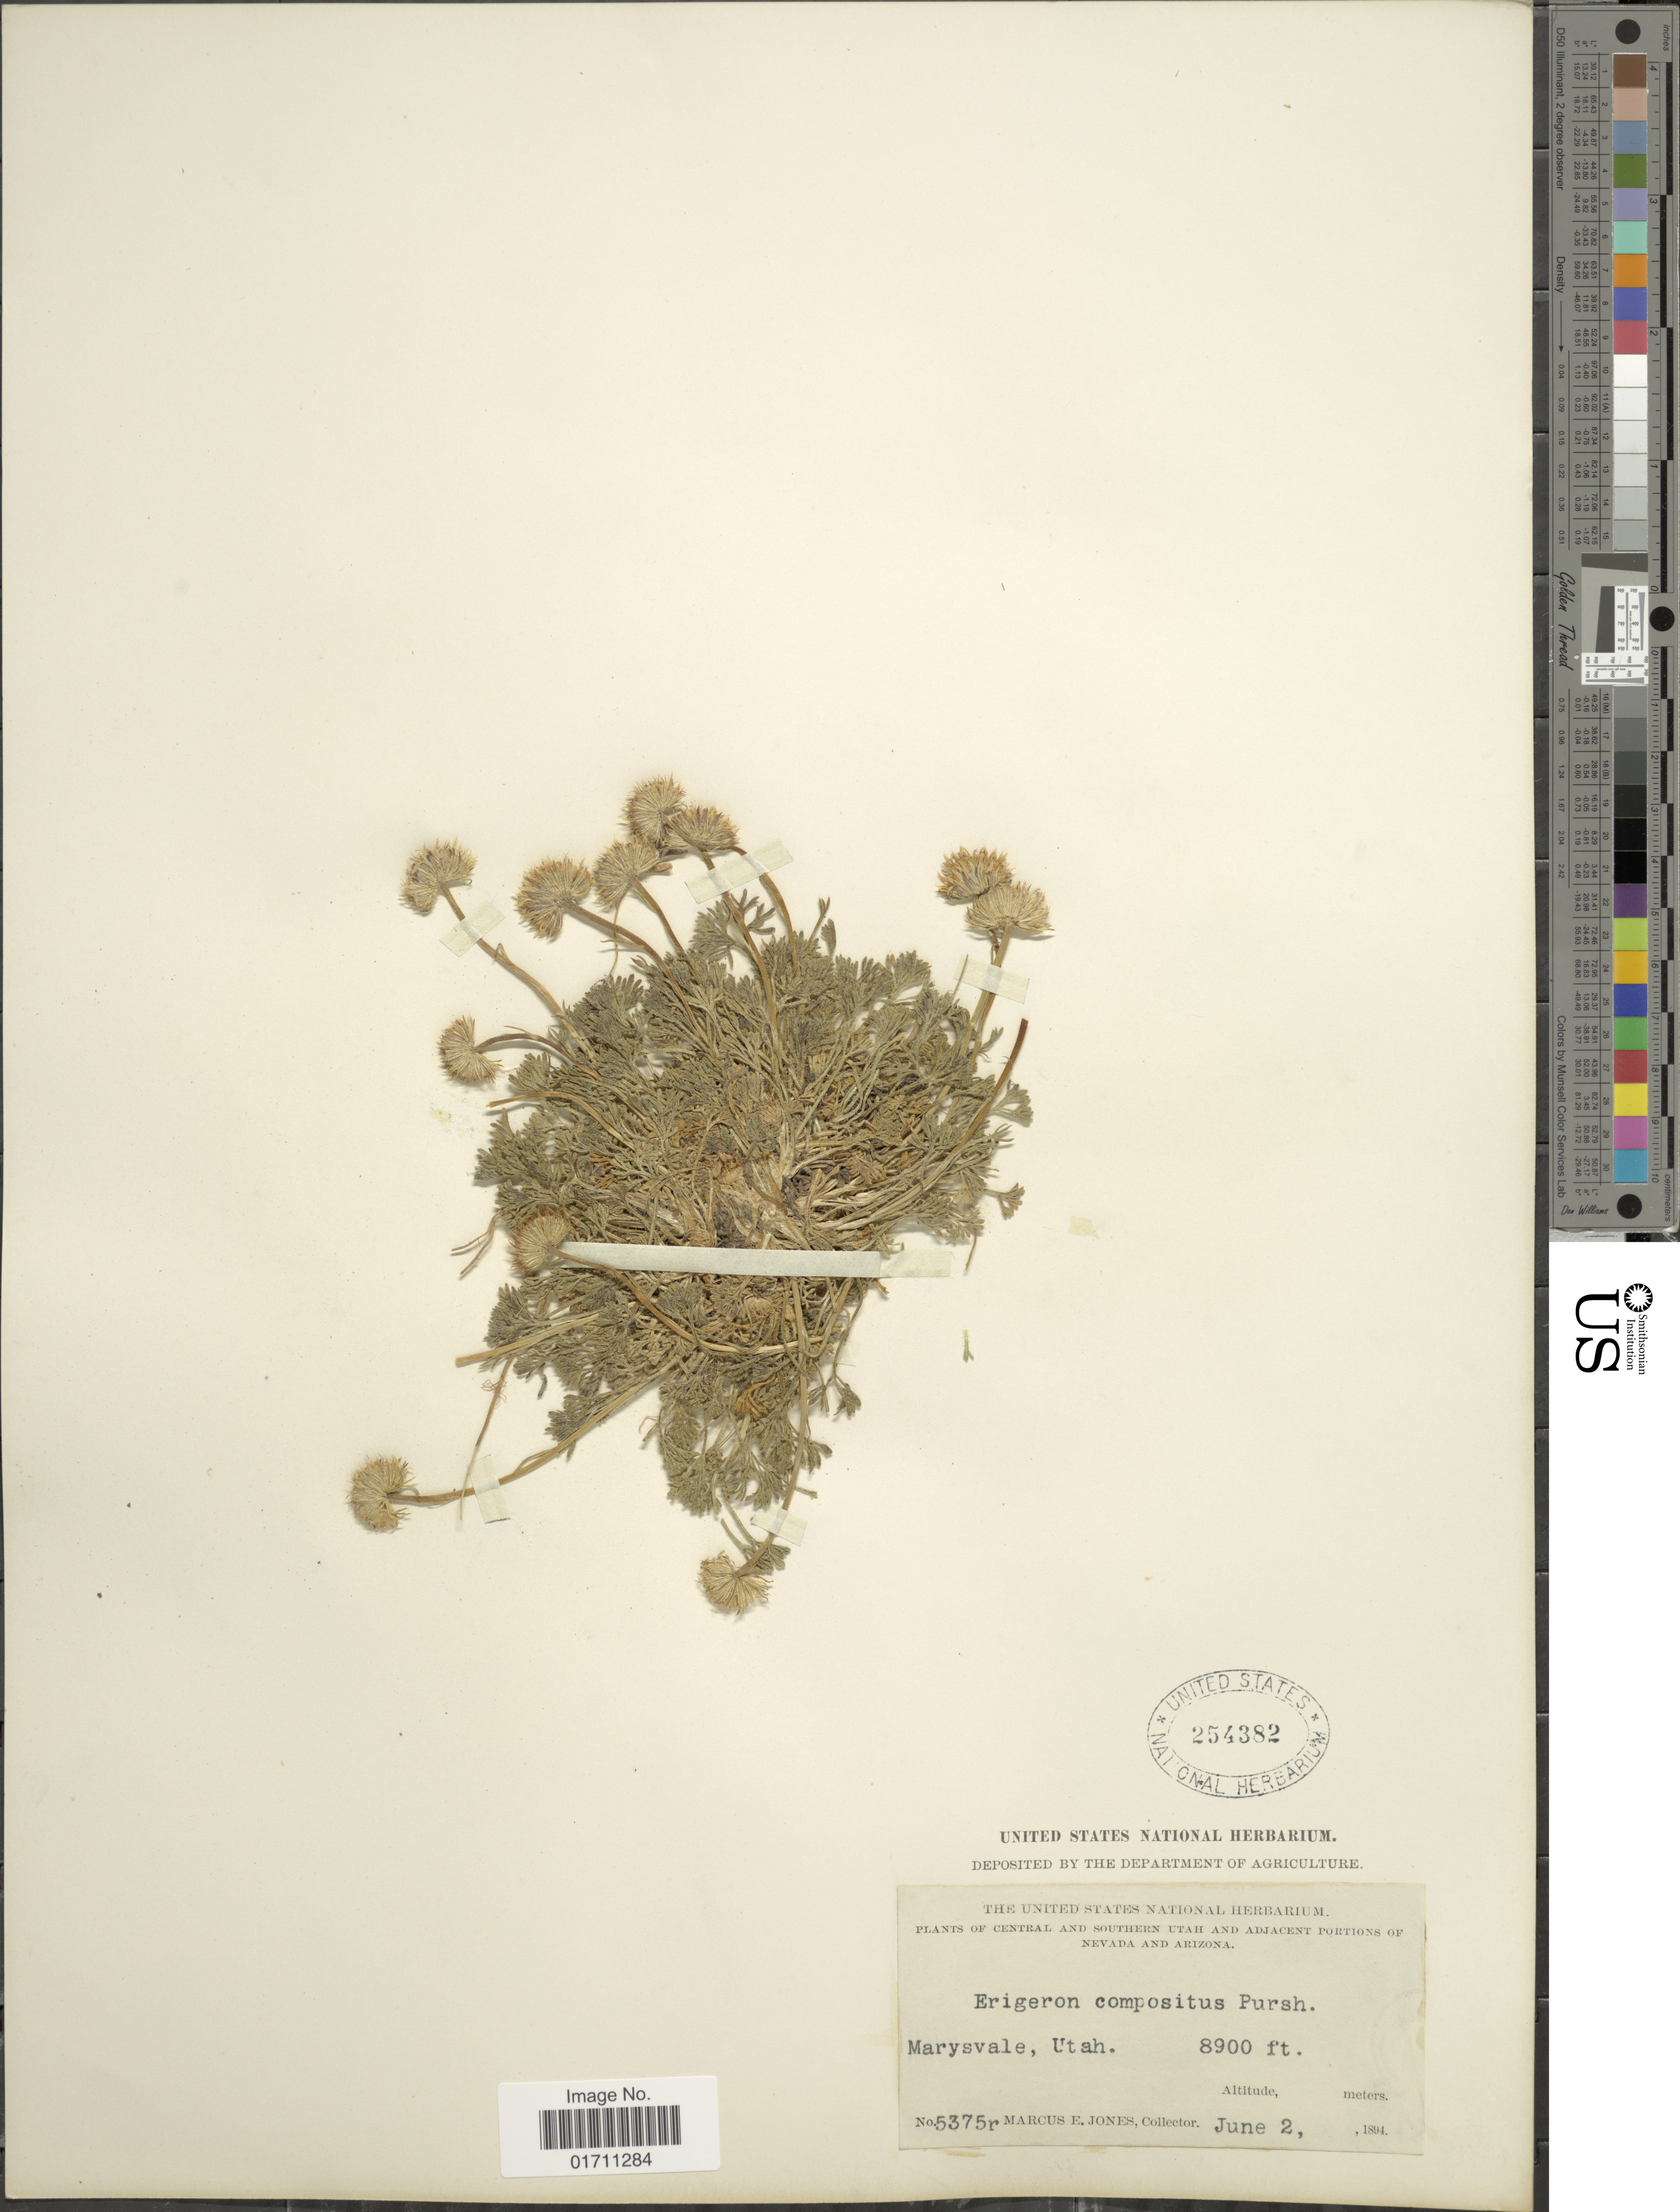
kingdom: Plantae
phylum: Tracheophyta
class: Magnoliopsida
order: Asterales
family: Asteraceae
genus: Erigeron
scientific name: Erigeron compositus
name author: Pursh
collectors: M. E. Jones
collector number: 5375r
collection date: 1894-06-02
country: United States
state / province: Utah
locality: Central and Southern Utah and Adjacent portions of Nevada and Arizona, Marysvale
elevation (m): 2713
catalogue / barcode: US 254382